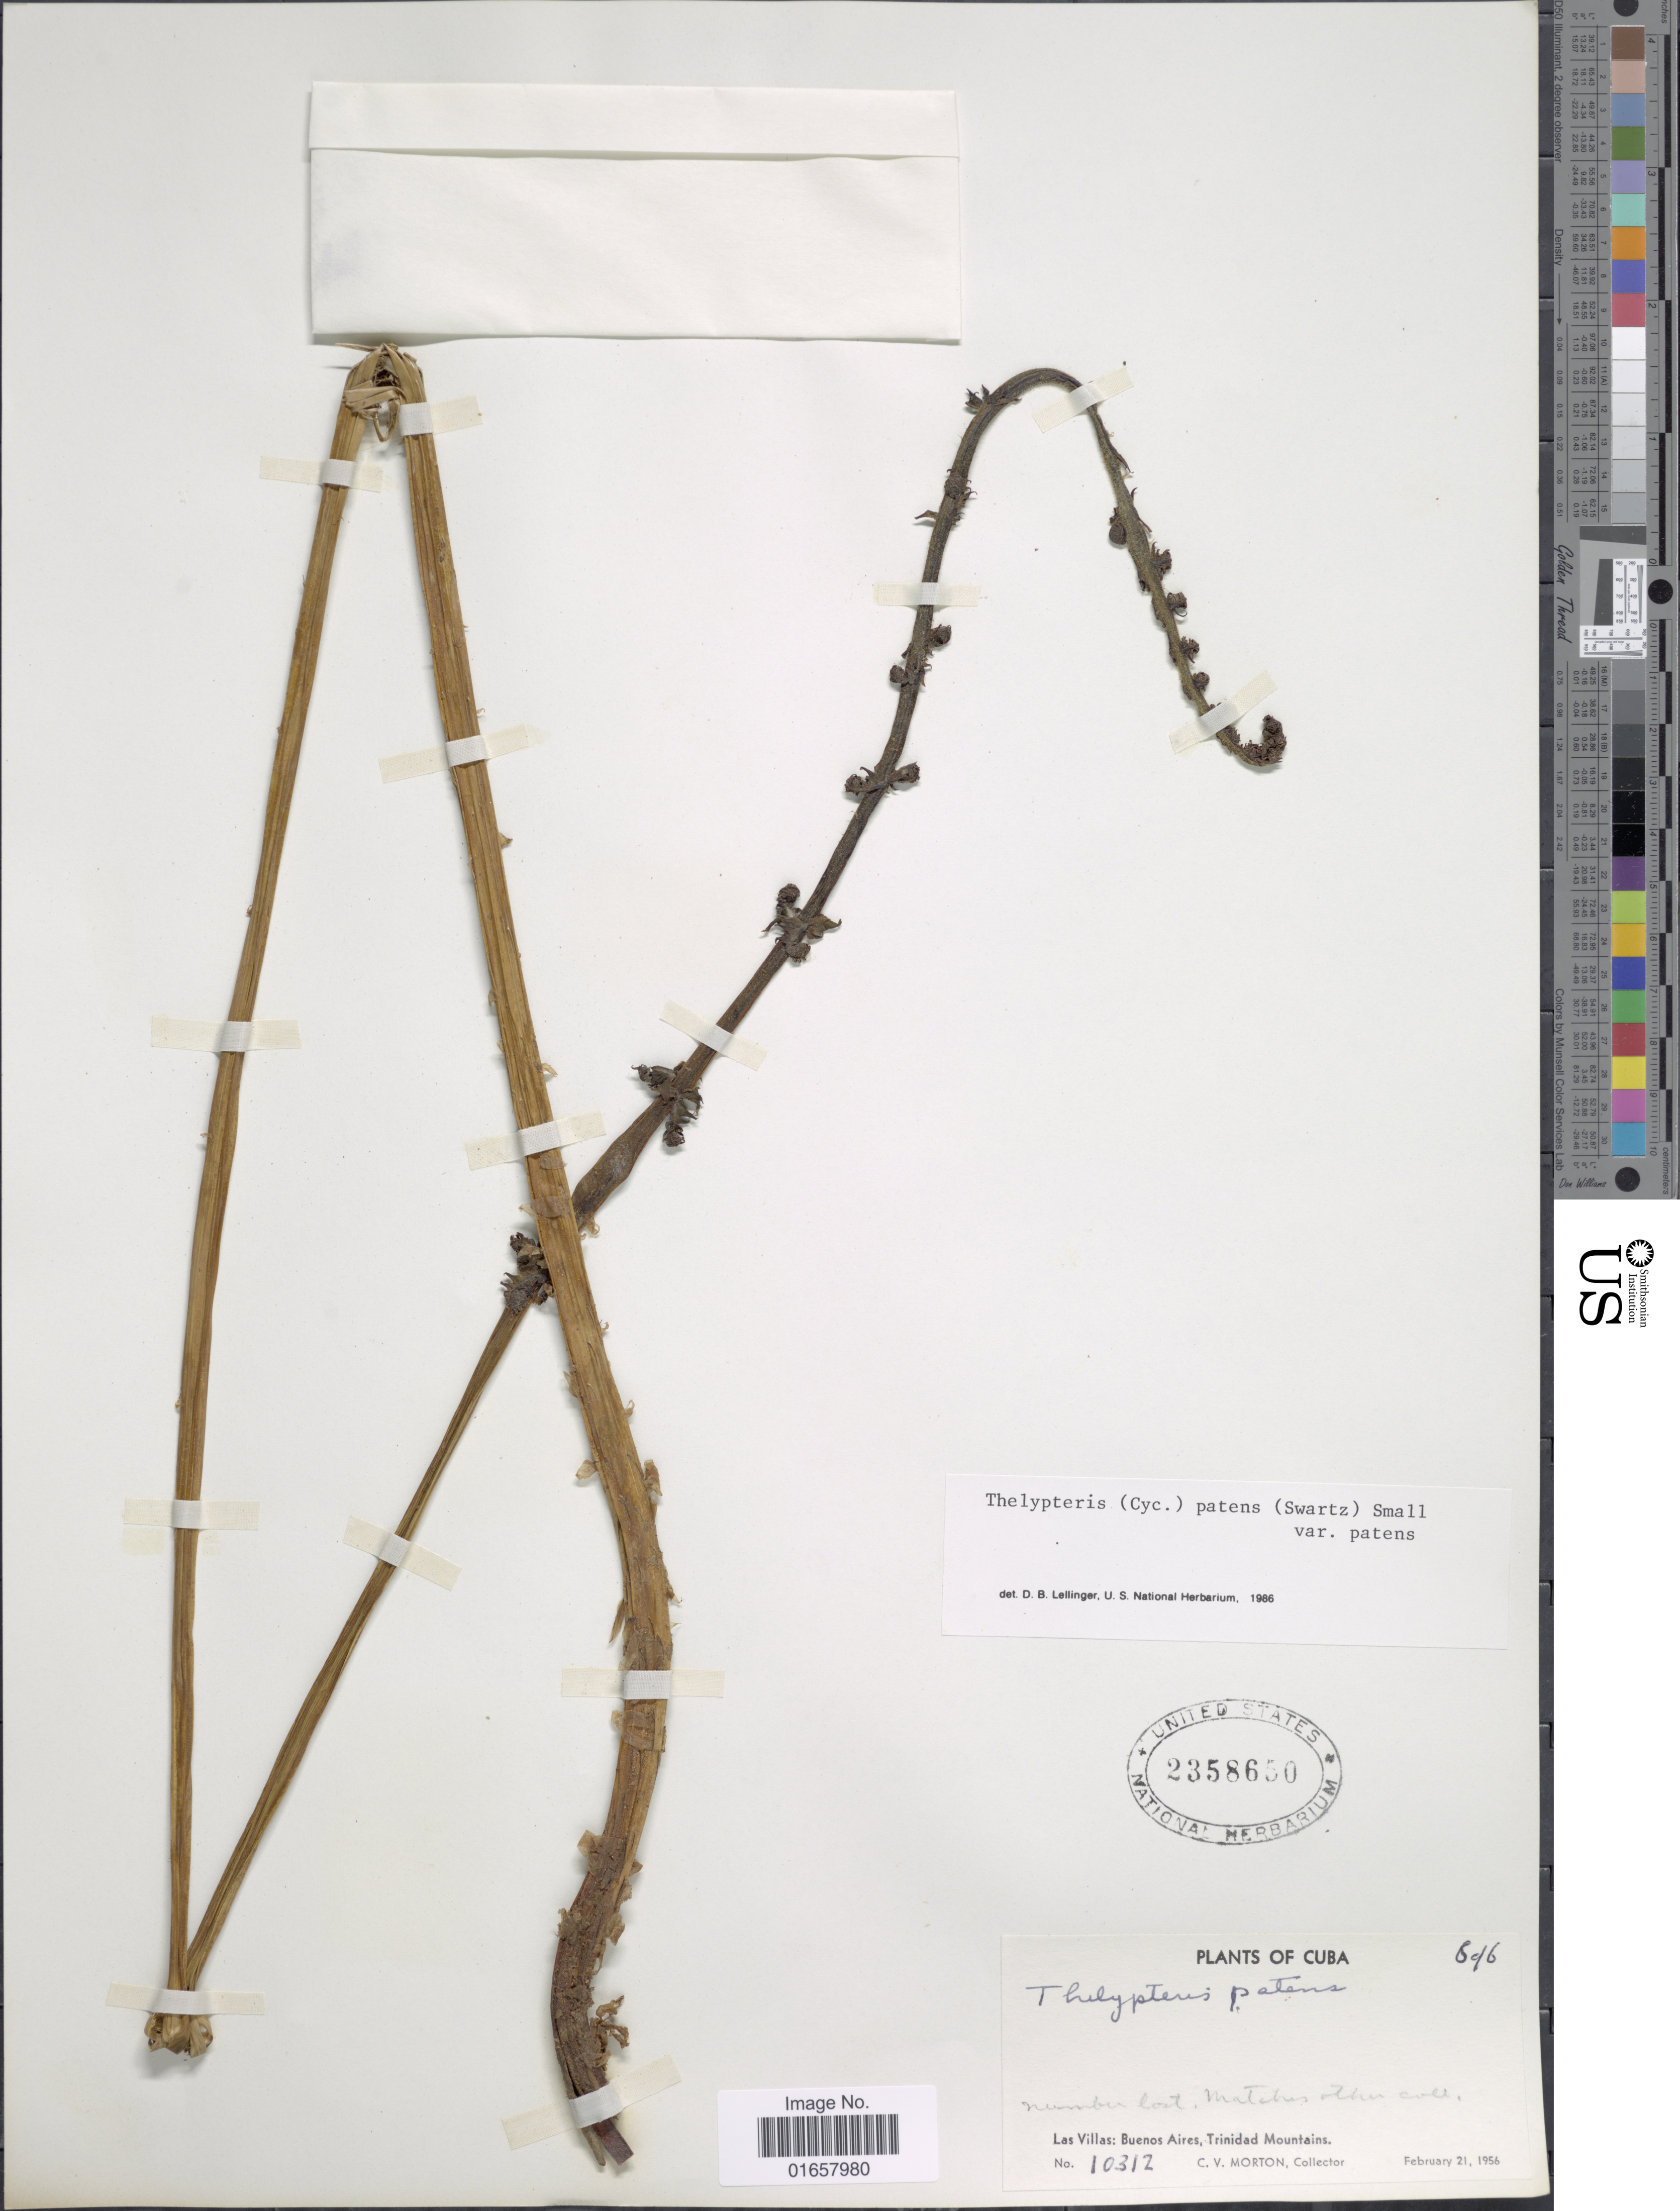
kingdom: Plantae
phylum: Tracheophyta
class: Polypodiopsida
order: Polypodiales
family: Thelypteridaceae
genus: Christella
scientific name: Christella patens var. patens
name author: (Sw.) Holttum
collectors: C. V. Morton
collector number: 10312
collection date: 1956-02-21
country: Cuba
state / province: Las Villas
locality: Cuba, Las Villas: Buenos Aires, Trinidad Mountains.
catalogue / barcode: US 2358650